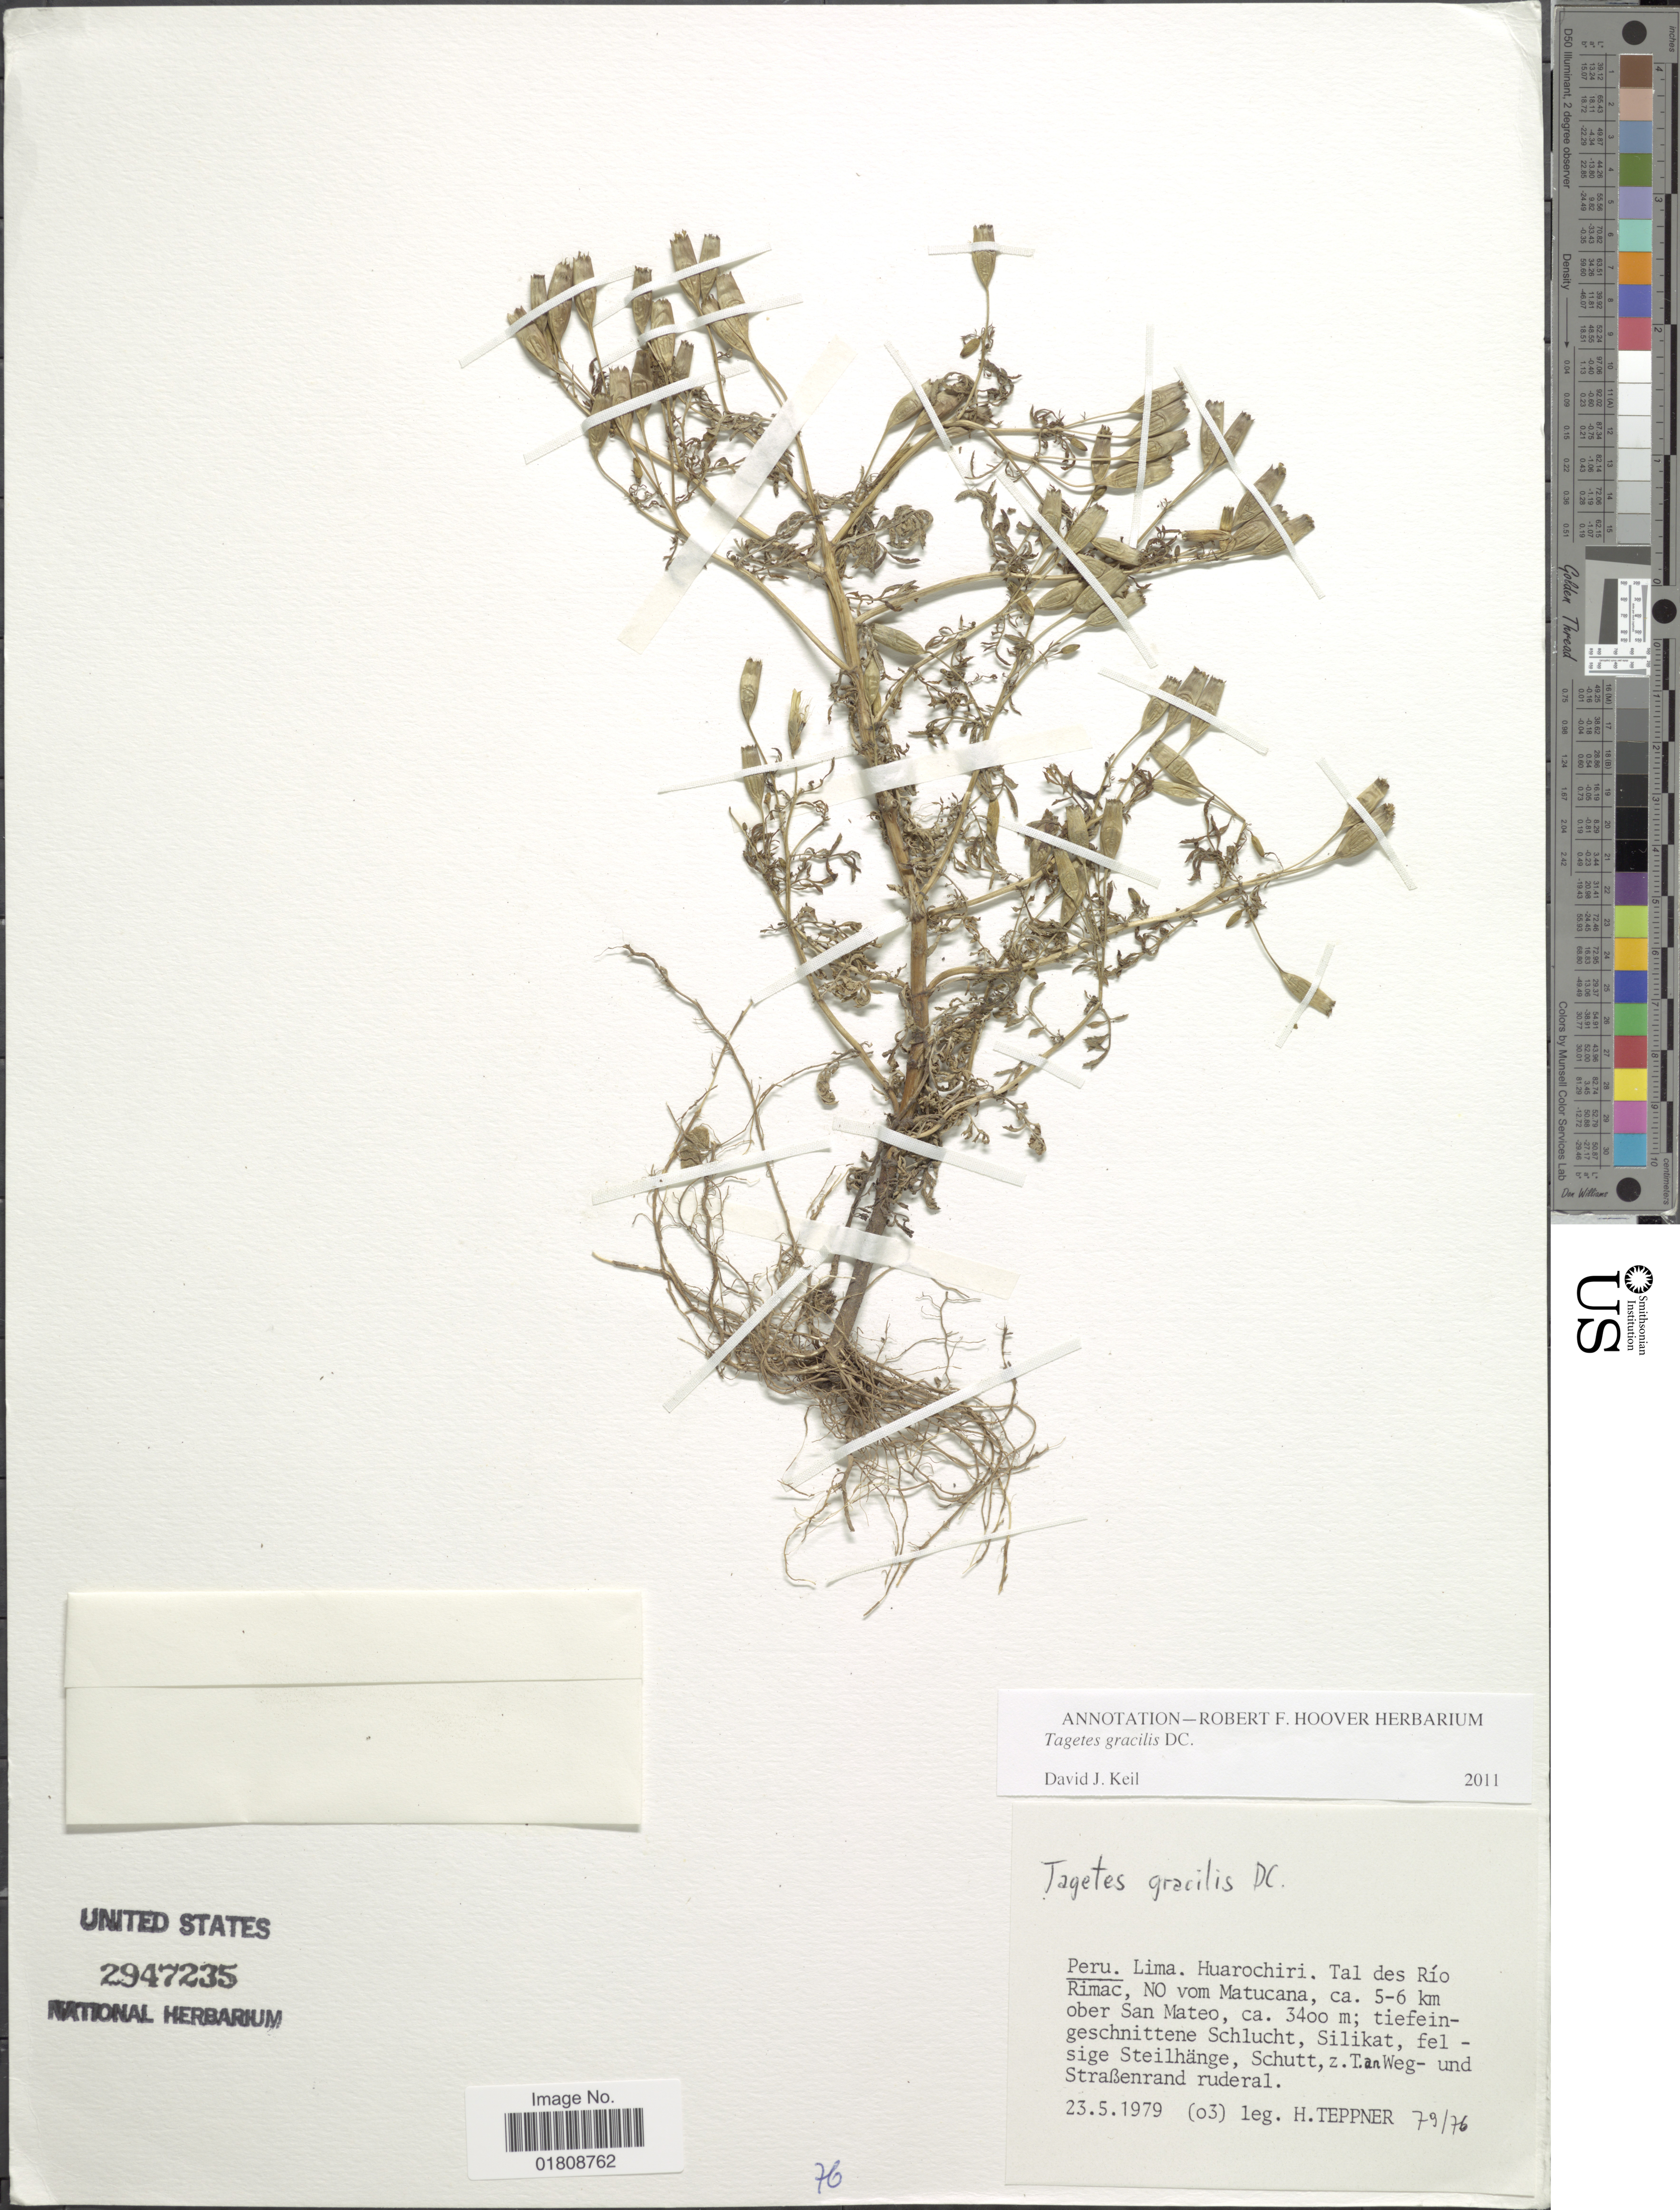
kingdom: Plantae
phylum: Tracheophyta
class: Magnoliopsida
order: Asterales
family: Asteraceae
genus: Tagetes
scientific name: Tagetes gracilis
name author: DC.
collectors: H. Teppner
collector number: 79/76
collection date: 1979-05-23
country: Peru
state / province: Lima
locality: Huarochiri, Tal des Rio Rimac, NO vom Matucana, ca 5-6 km ober San Mateo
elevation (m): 3400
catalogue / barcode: US 2947235